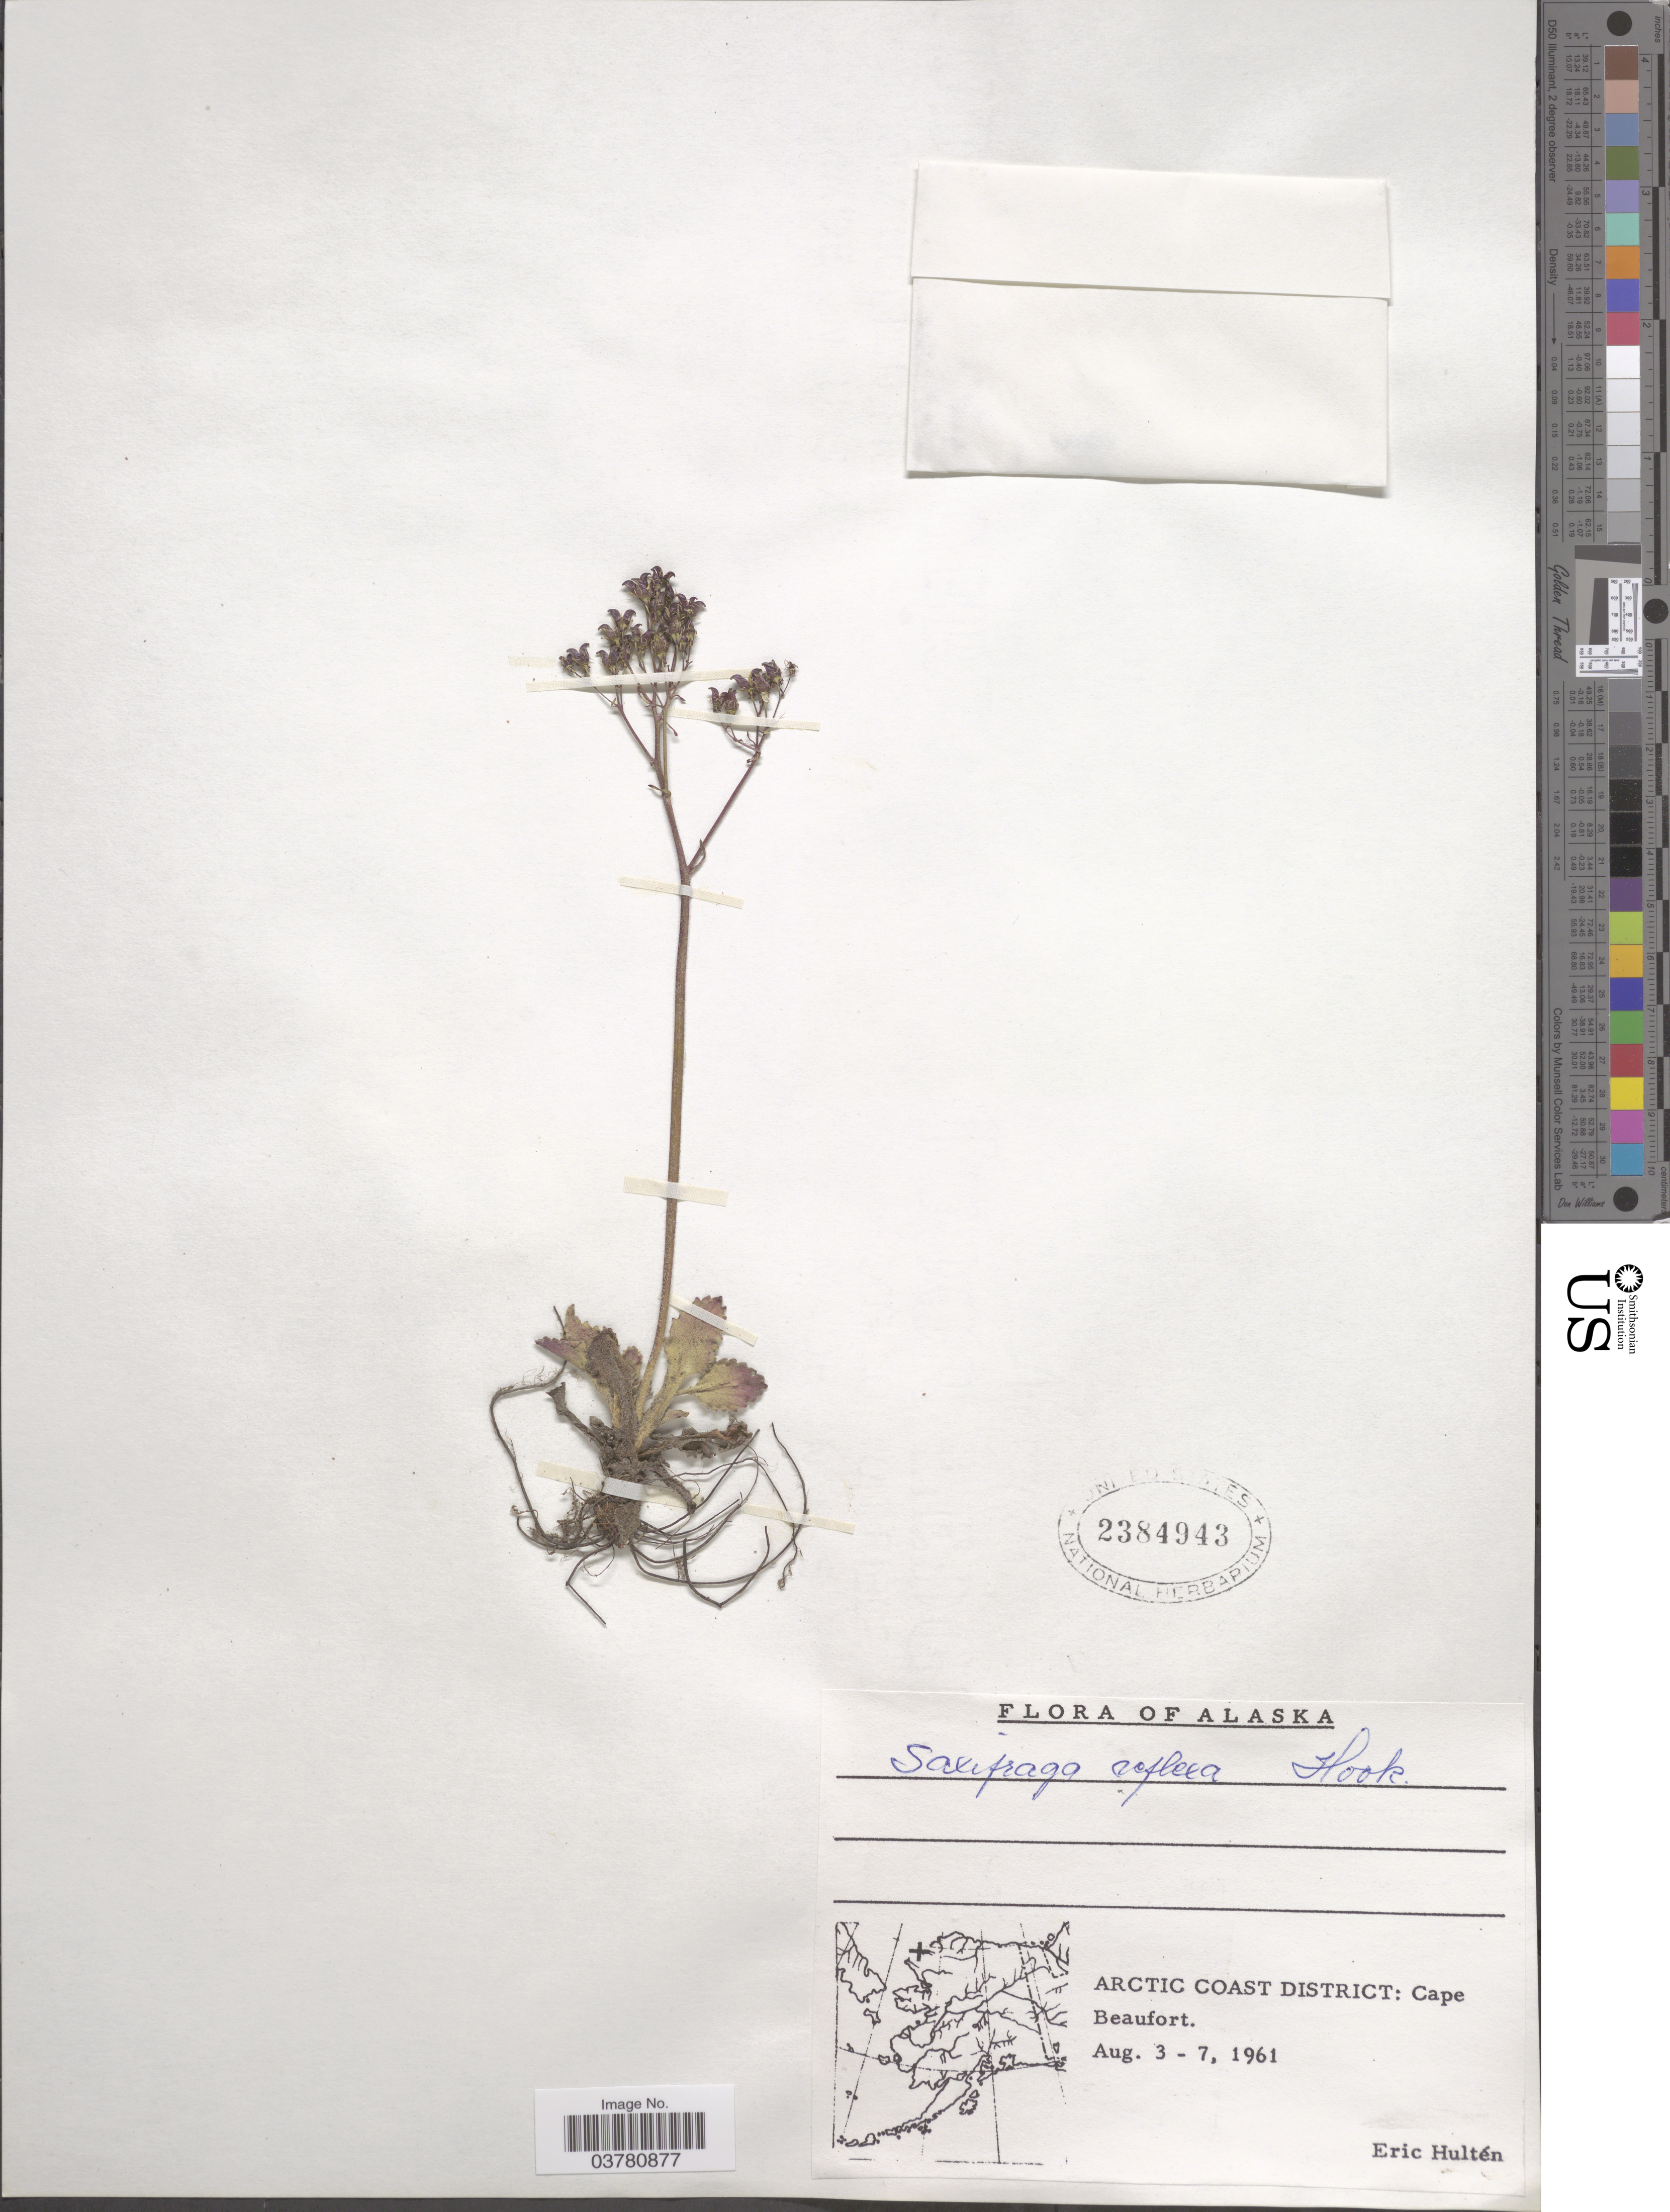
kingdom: Plantae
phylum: Tracheophyta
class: Magnoliopsida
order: Saxifragales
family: Saxifragaceae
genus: Micranthes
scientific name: Micranthes reflexa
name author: (Hook.) Small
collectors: E. G. Hultén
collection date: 1961-08-03/1961-08-07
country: United States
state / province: Alaska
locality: Arctic Coast District: Cape Beaufort.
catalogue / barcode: US 2384943